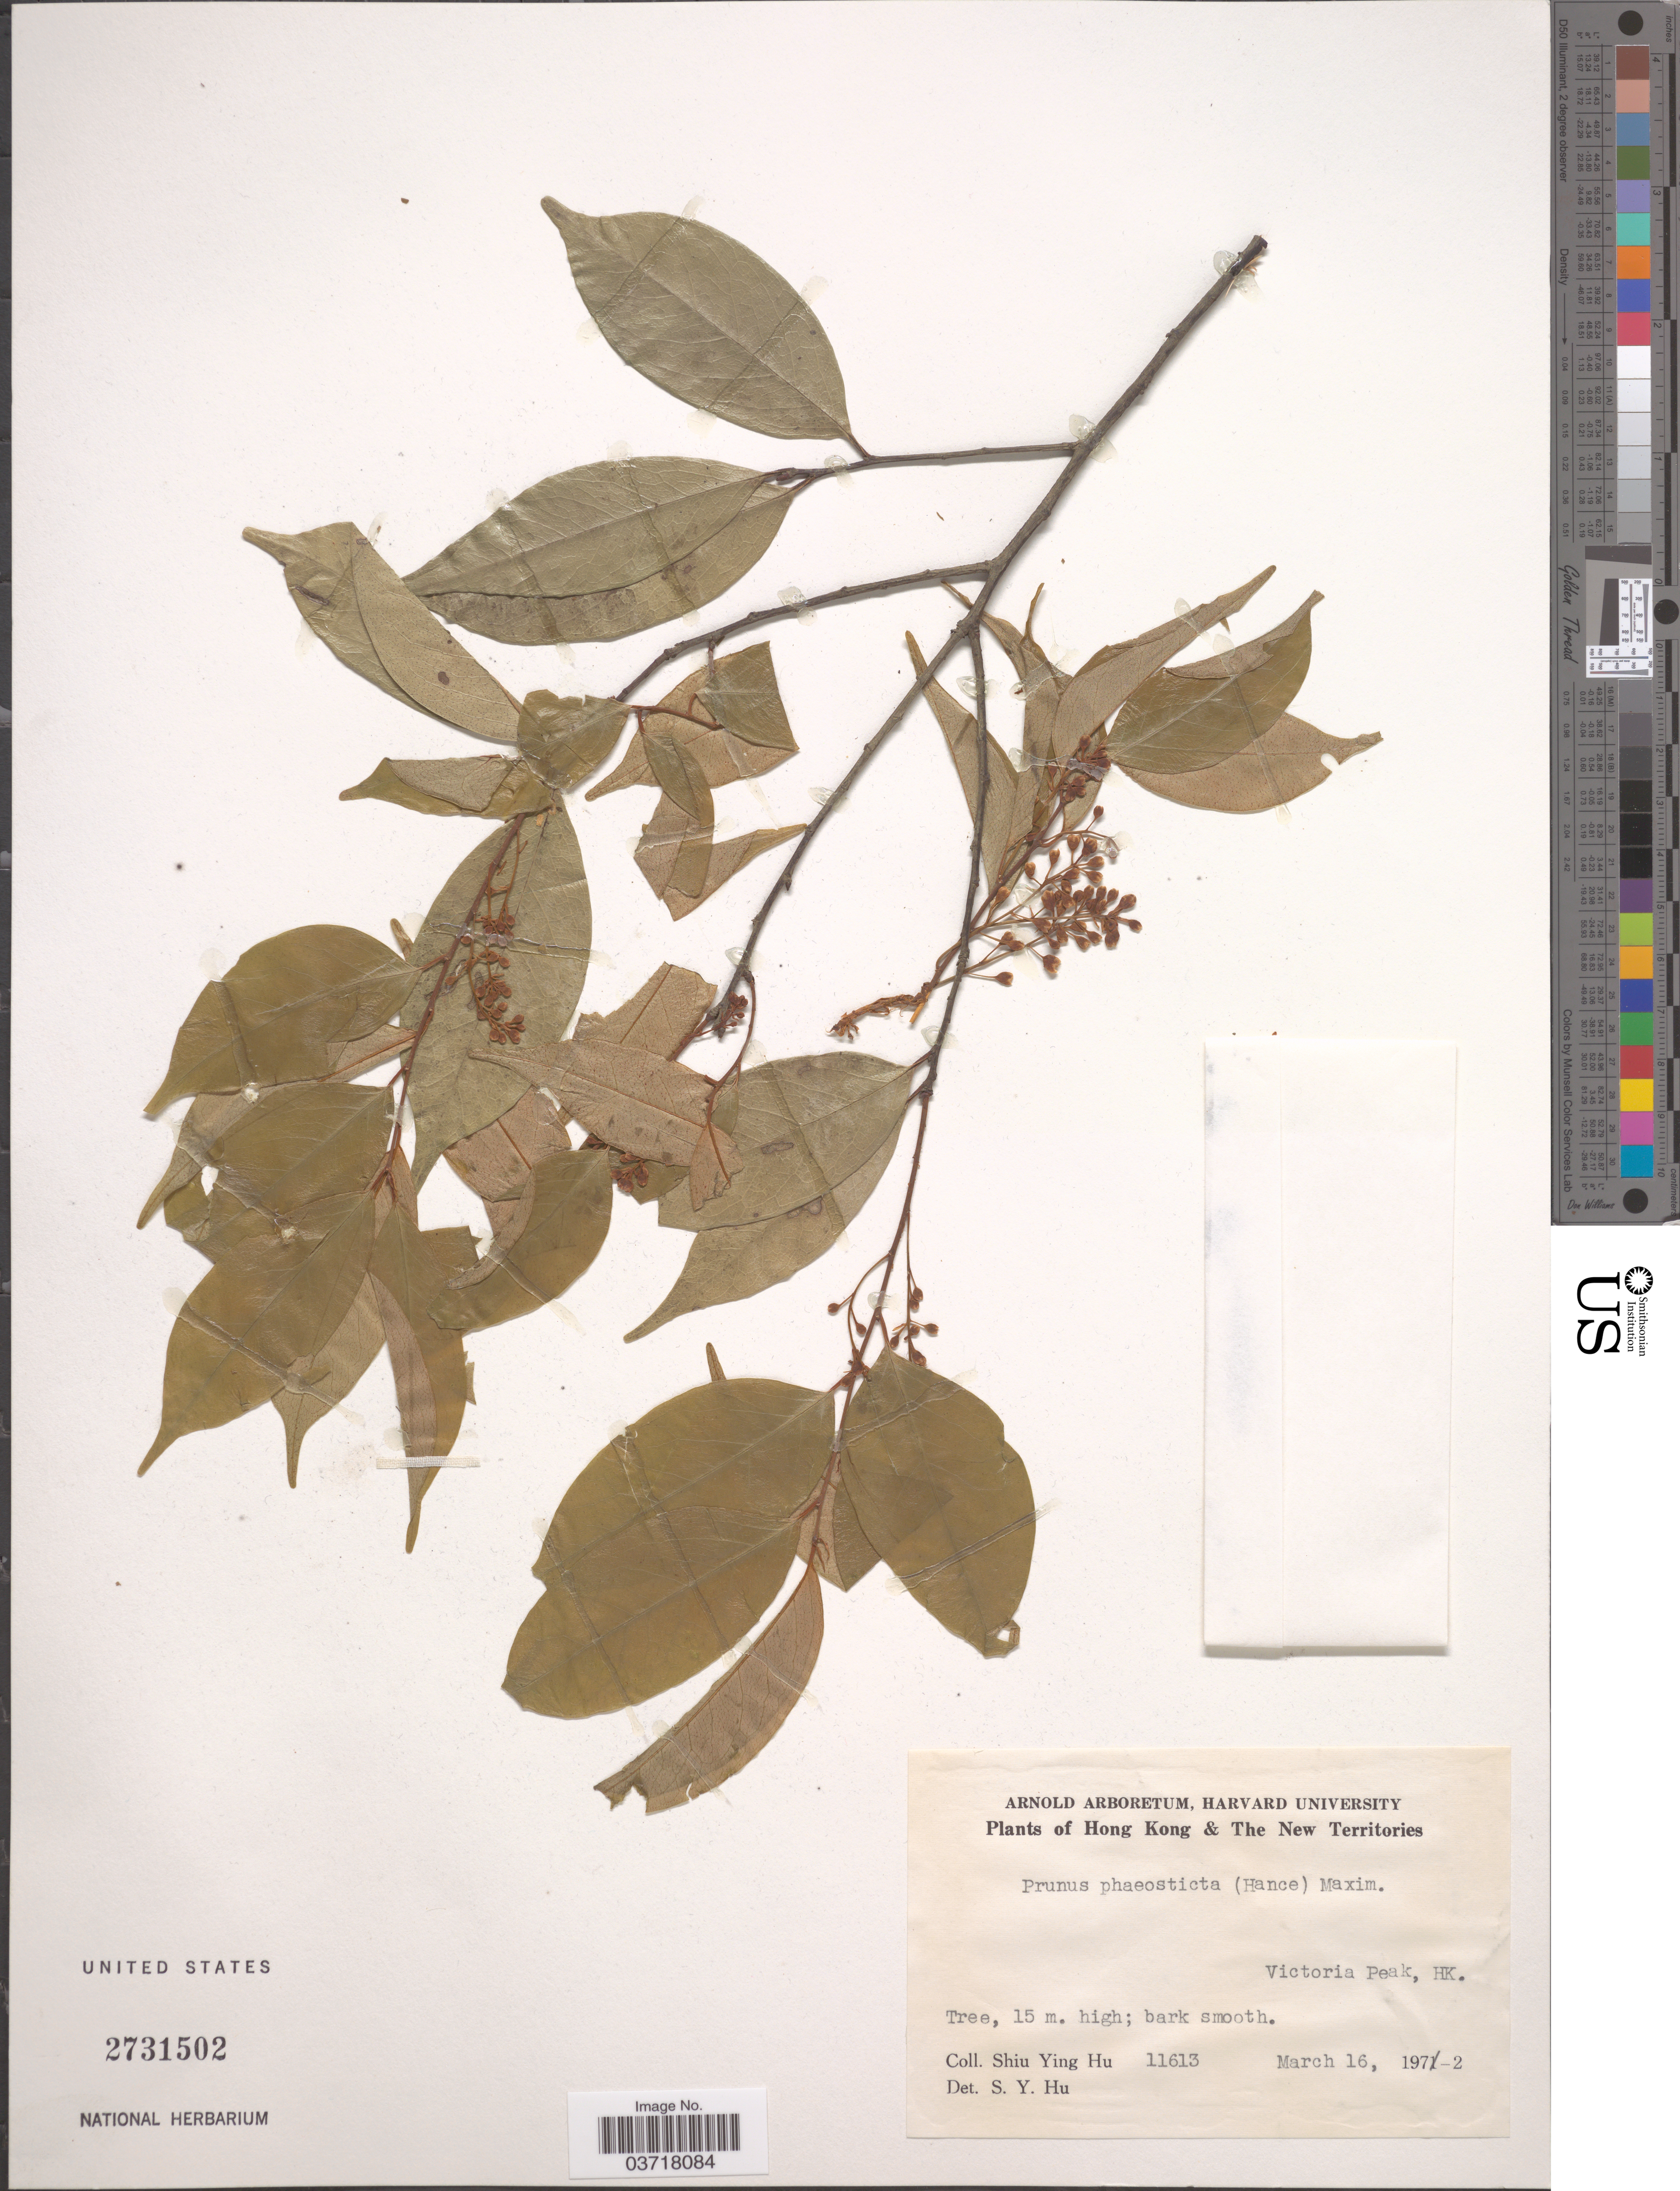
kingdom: Plantae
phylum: Tracheophyta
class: Magnoliopsida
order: Rosales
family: Rosaceae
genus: Prunus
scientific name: Prunus phaeosticta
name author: (Hance) Maxim.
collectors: S. Y. Hu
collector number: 11613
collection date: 1972-03-16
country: China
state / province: Hong Kong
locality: Hong Kong & The New Territories. Victoria Peak.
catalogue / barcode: US 2731502